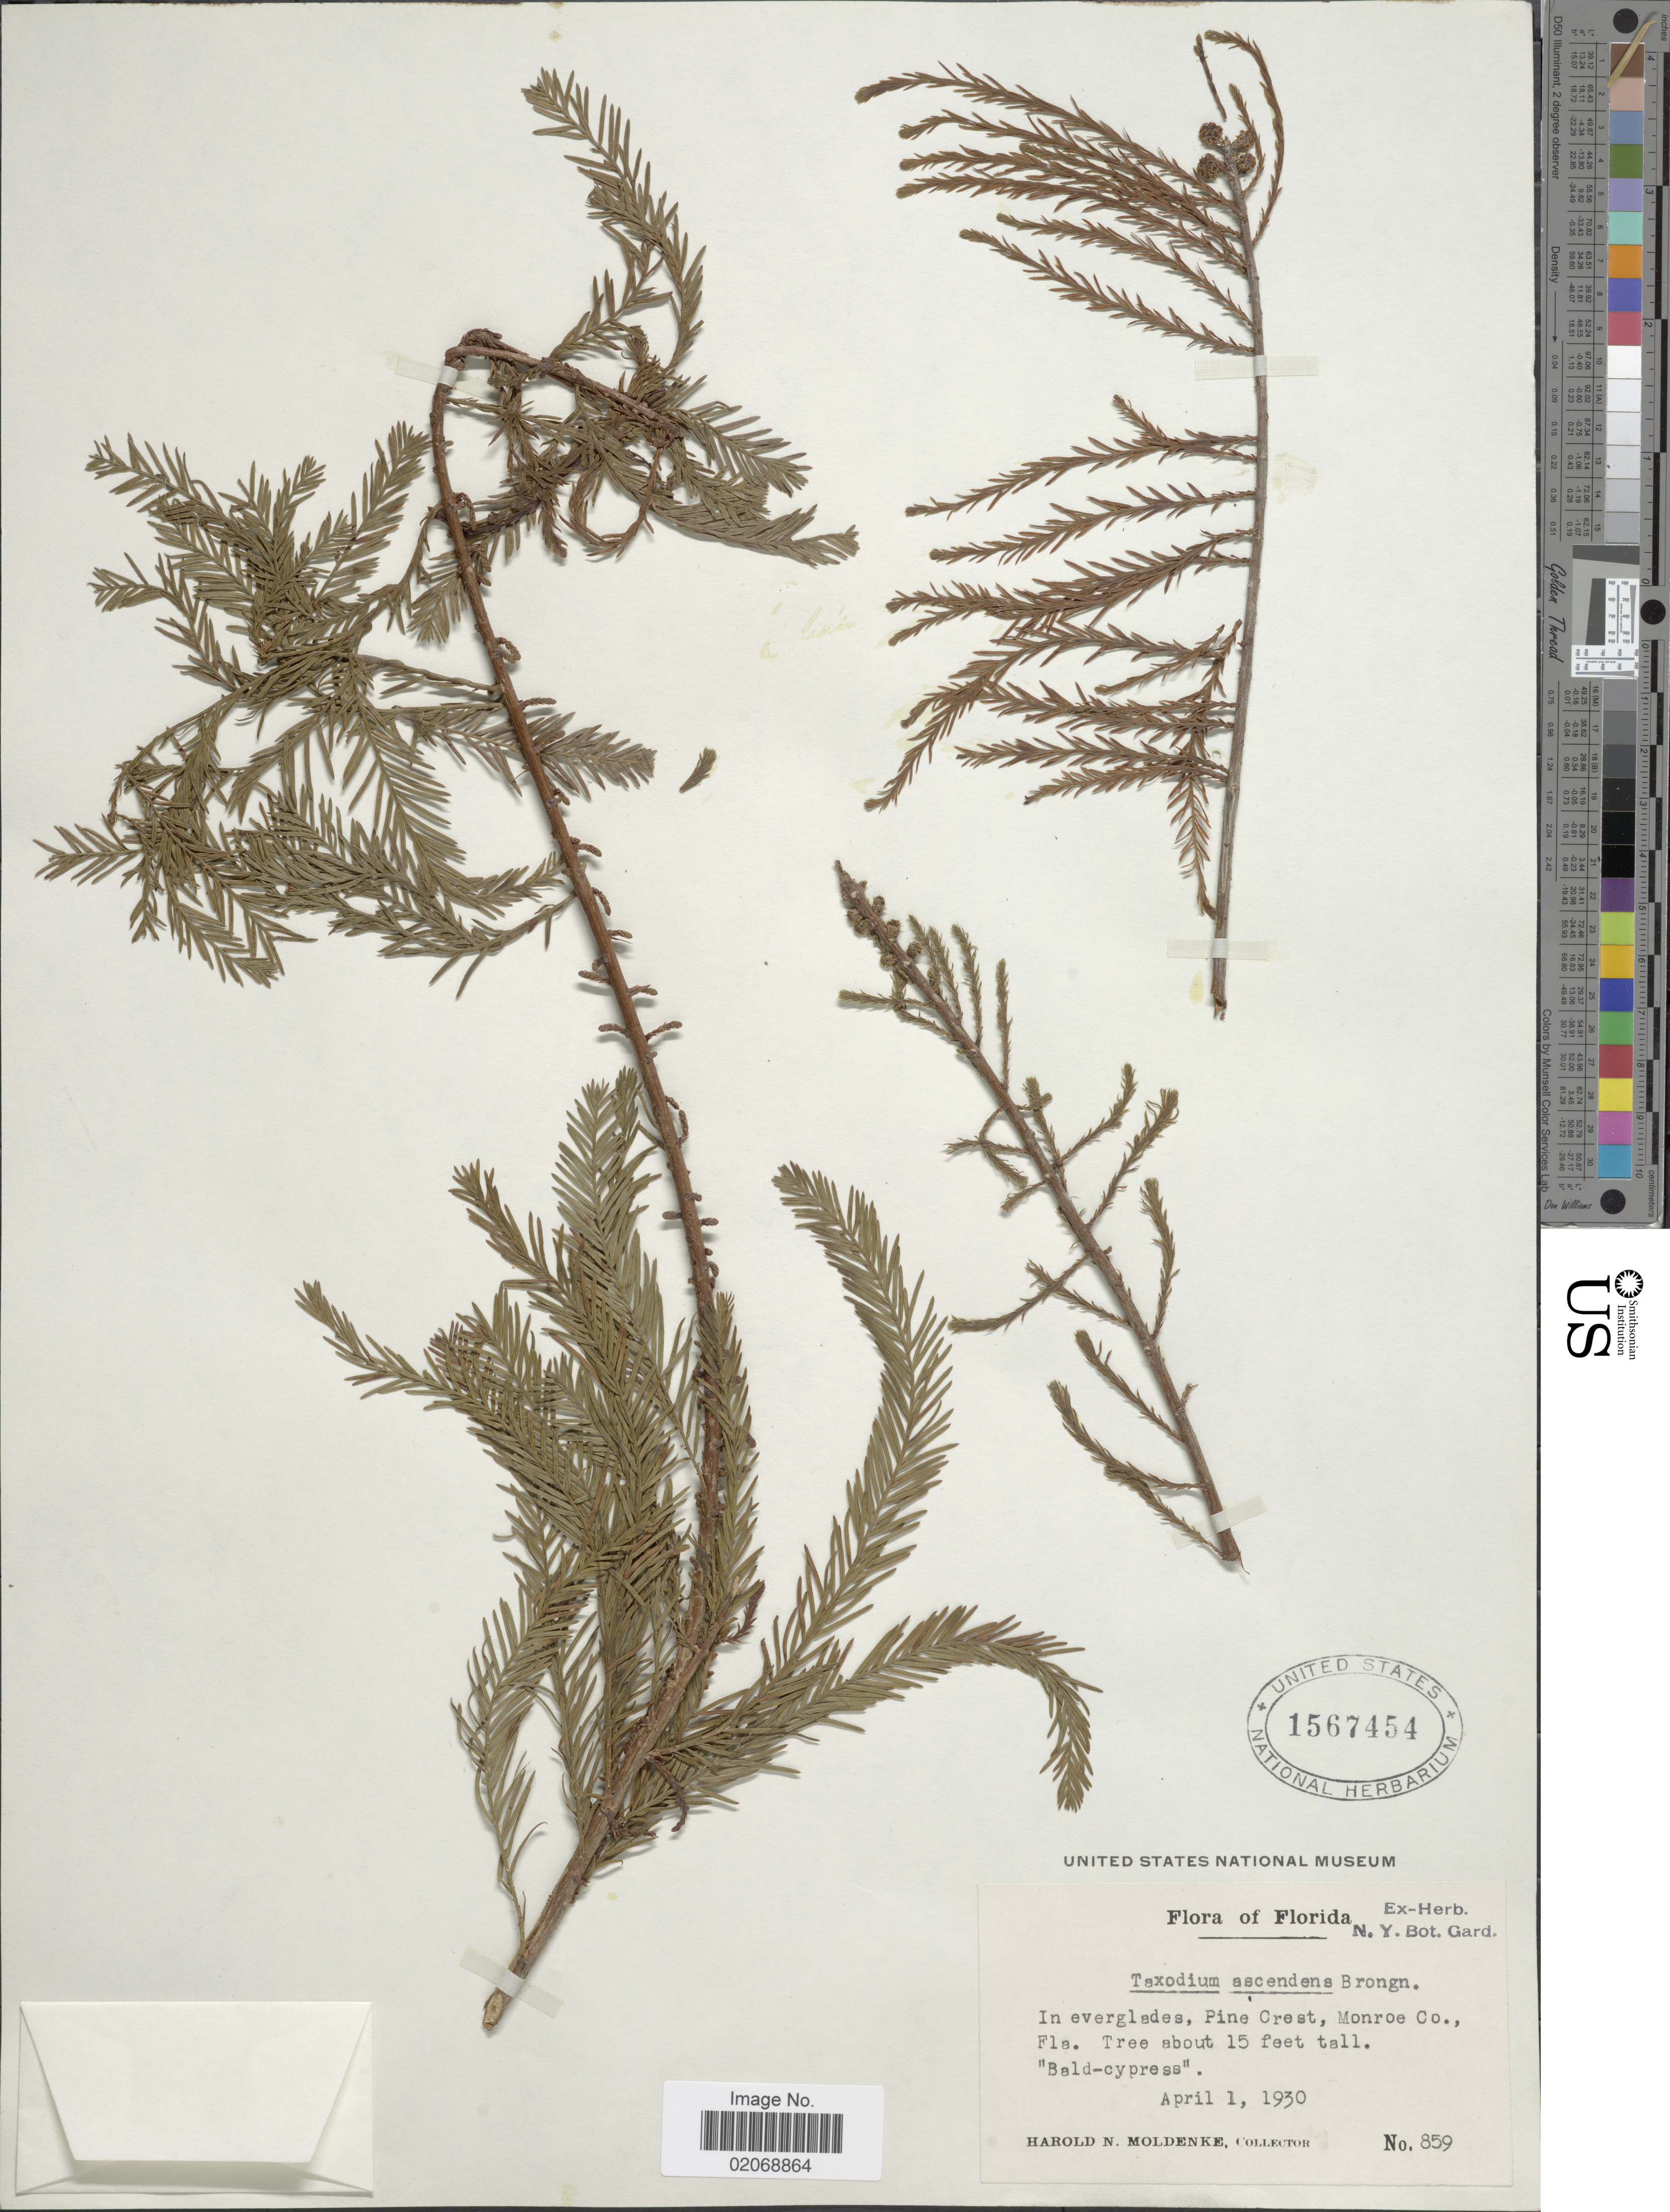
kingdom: Plantae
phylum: Tracheophyta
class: Pinopsida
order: Pinales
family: Cupressaceae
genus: Taxodium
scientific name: Taxodium ascendens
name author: Brongn.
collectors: H. N. Moldenke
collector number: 859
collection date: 1930-04-01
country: United States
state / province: Florida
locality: Pine Crest, Monroe Co.,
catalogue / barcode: US 1567454